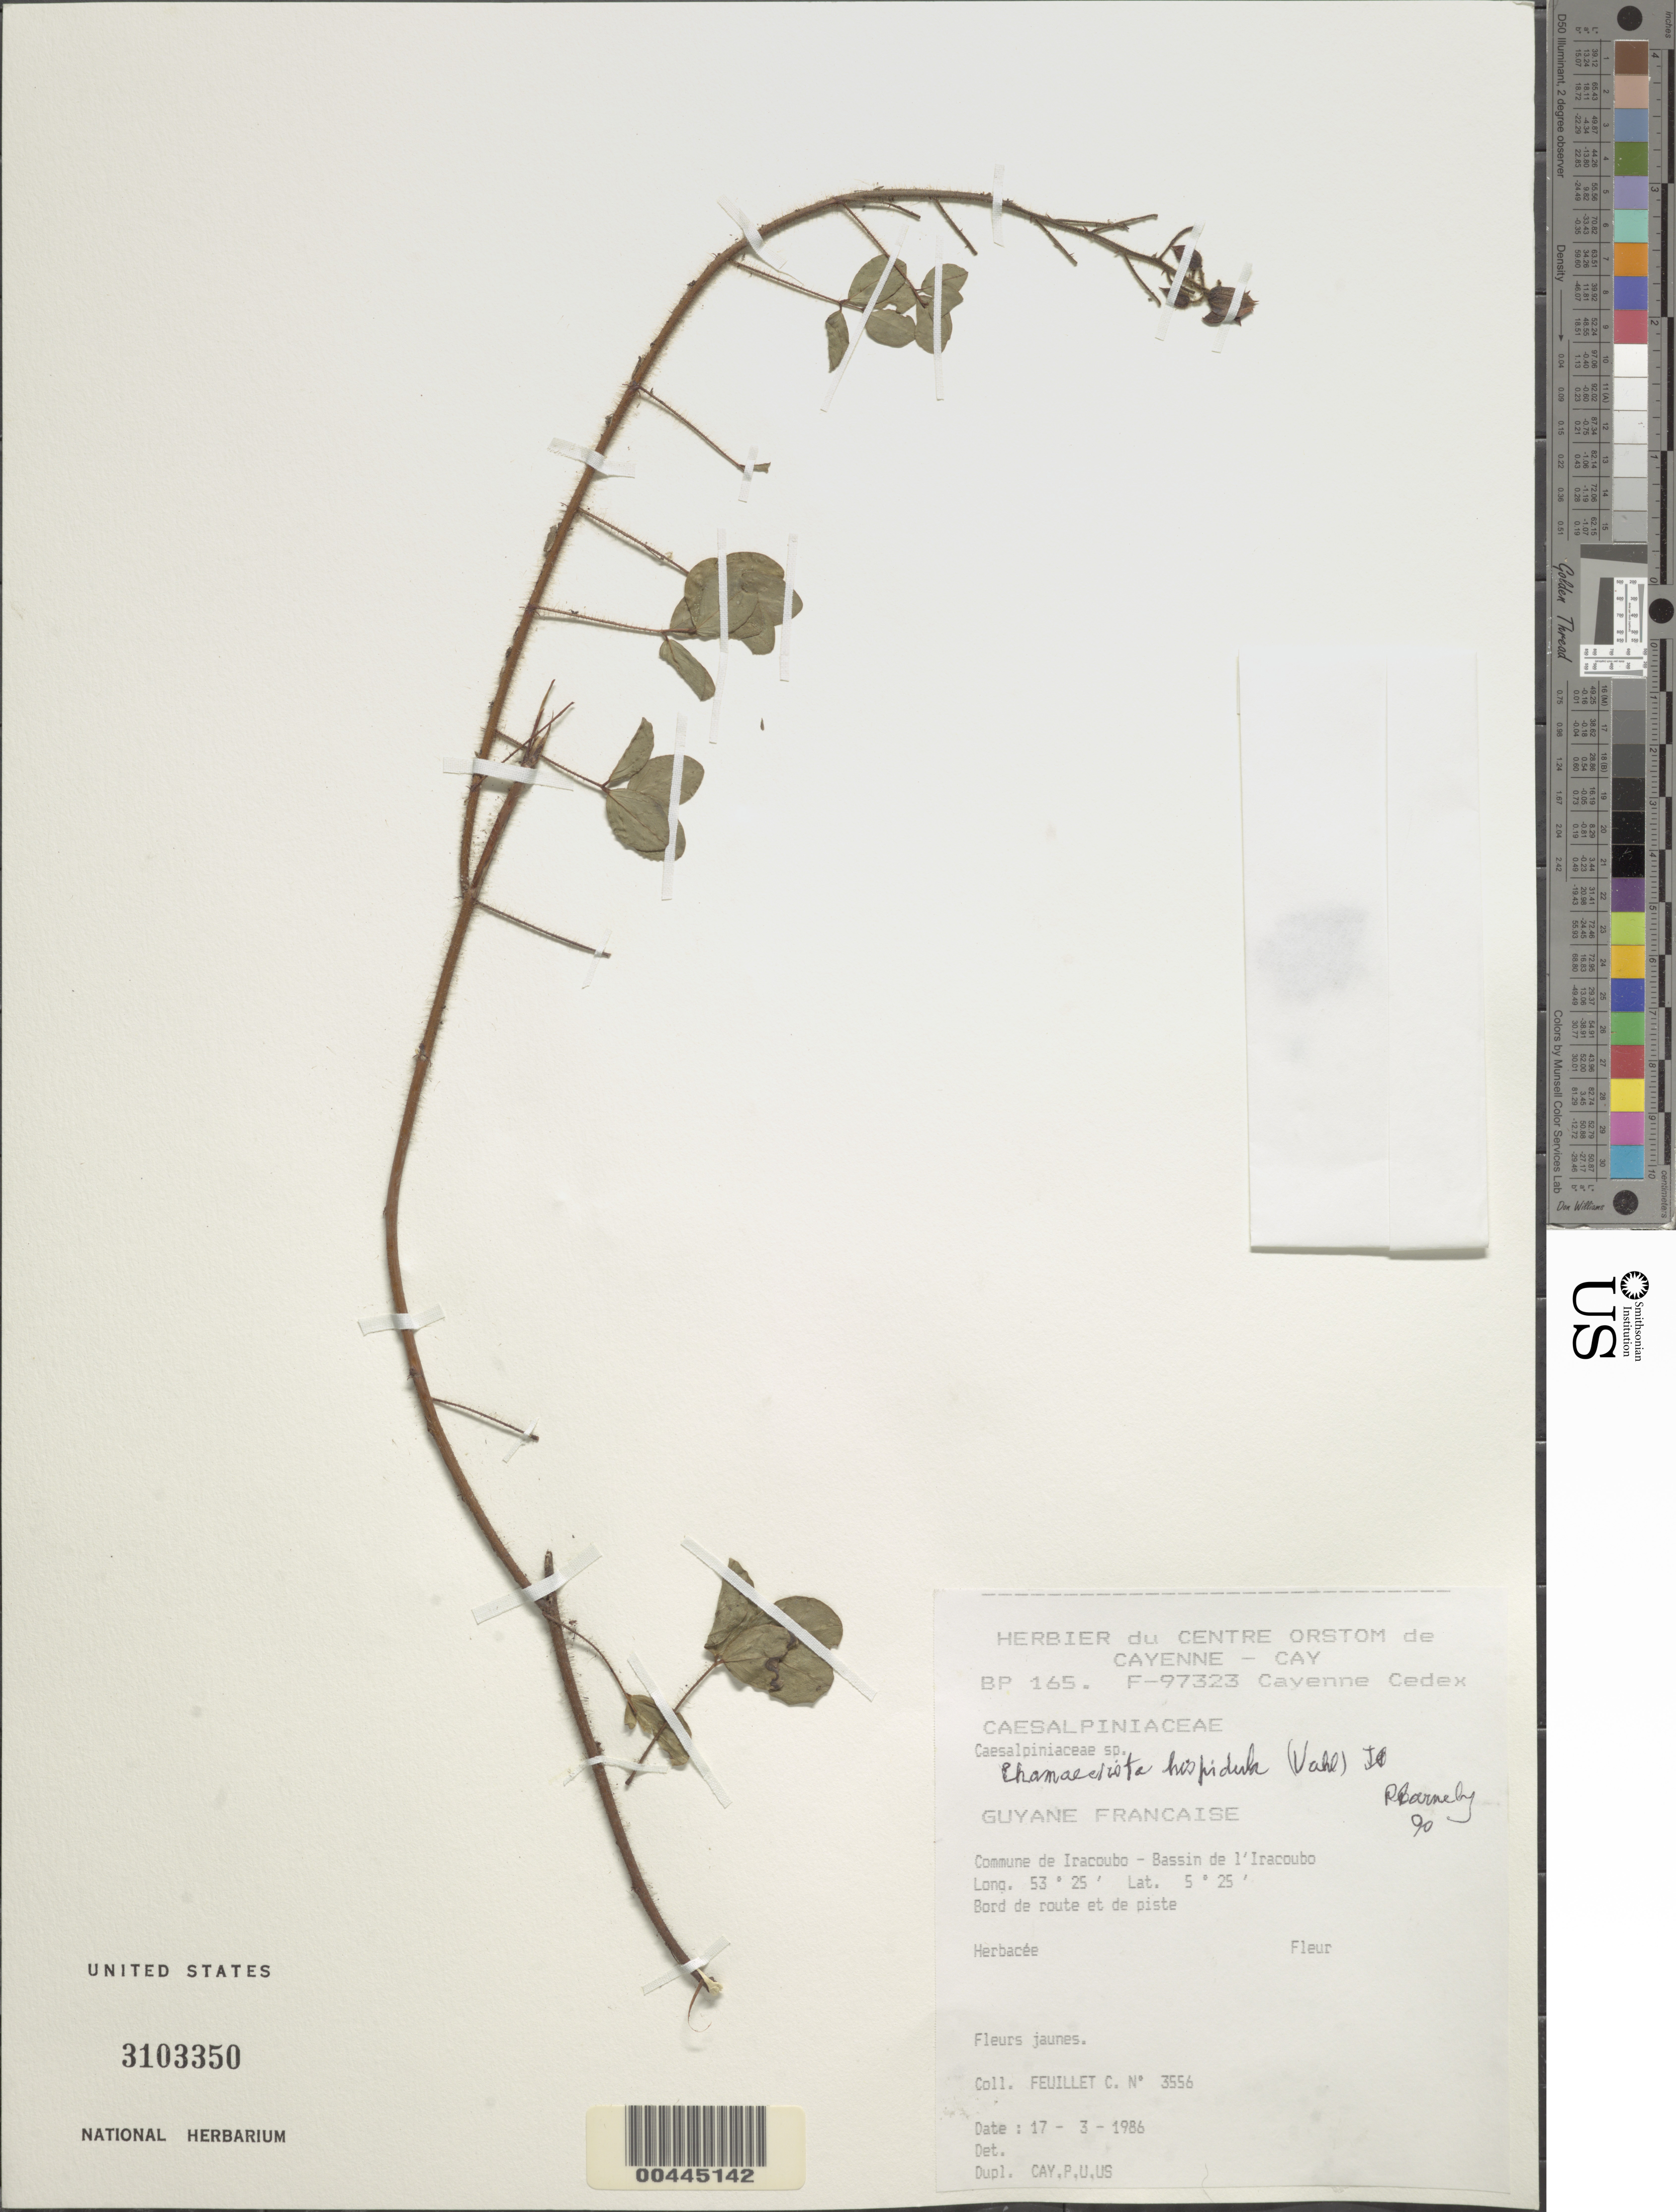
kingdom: Plantae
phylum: Tracheophyta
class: Magnoliopsida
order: Fabales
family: Fabaceae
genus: Chamaecrista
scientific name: Chamaecrista hispidula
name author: (Vahl) H.S. Irwin & Barneby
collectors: C. Feuillet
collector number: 3556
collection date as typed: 17 Mar 1986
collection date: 1986-03-17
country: Guyana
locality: Commune de iracoubo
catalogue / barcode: US 3103350